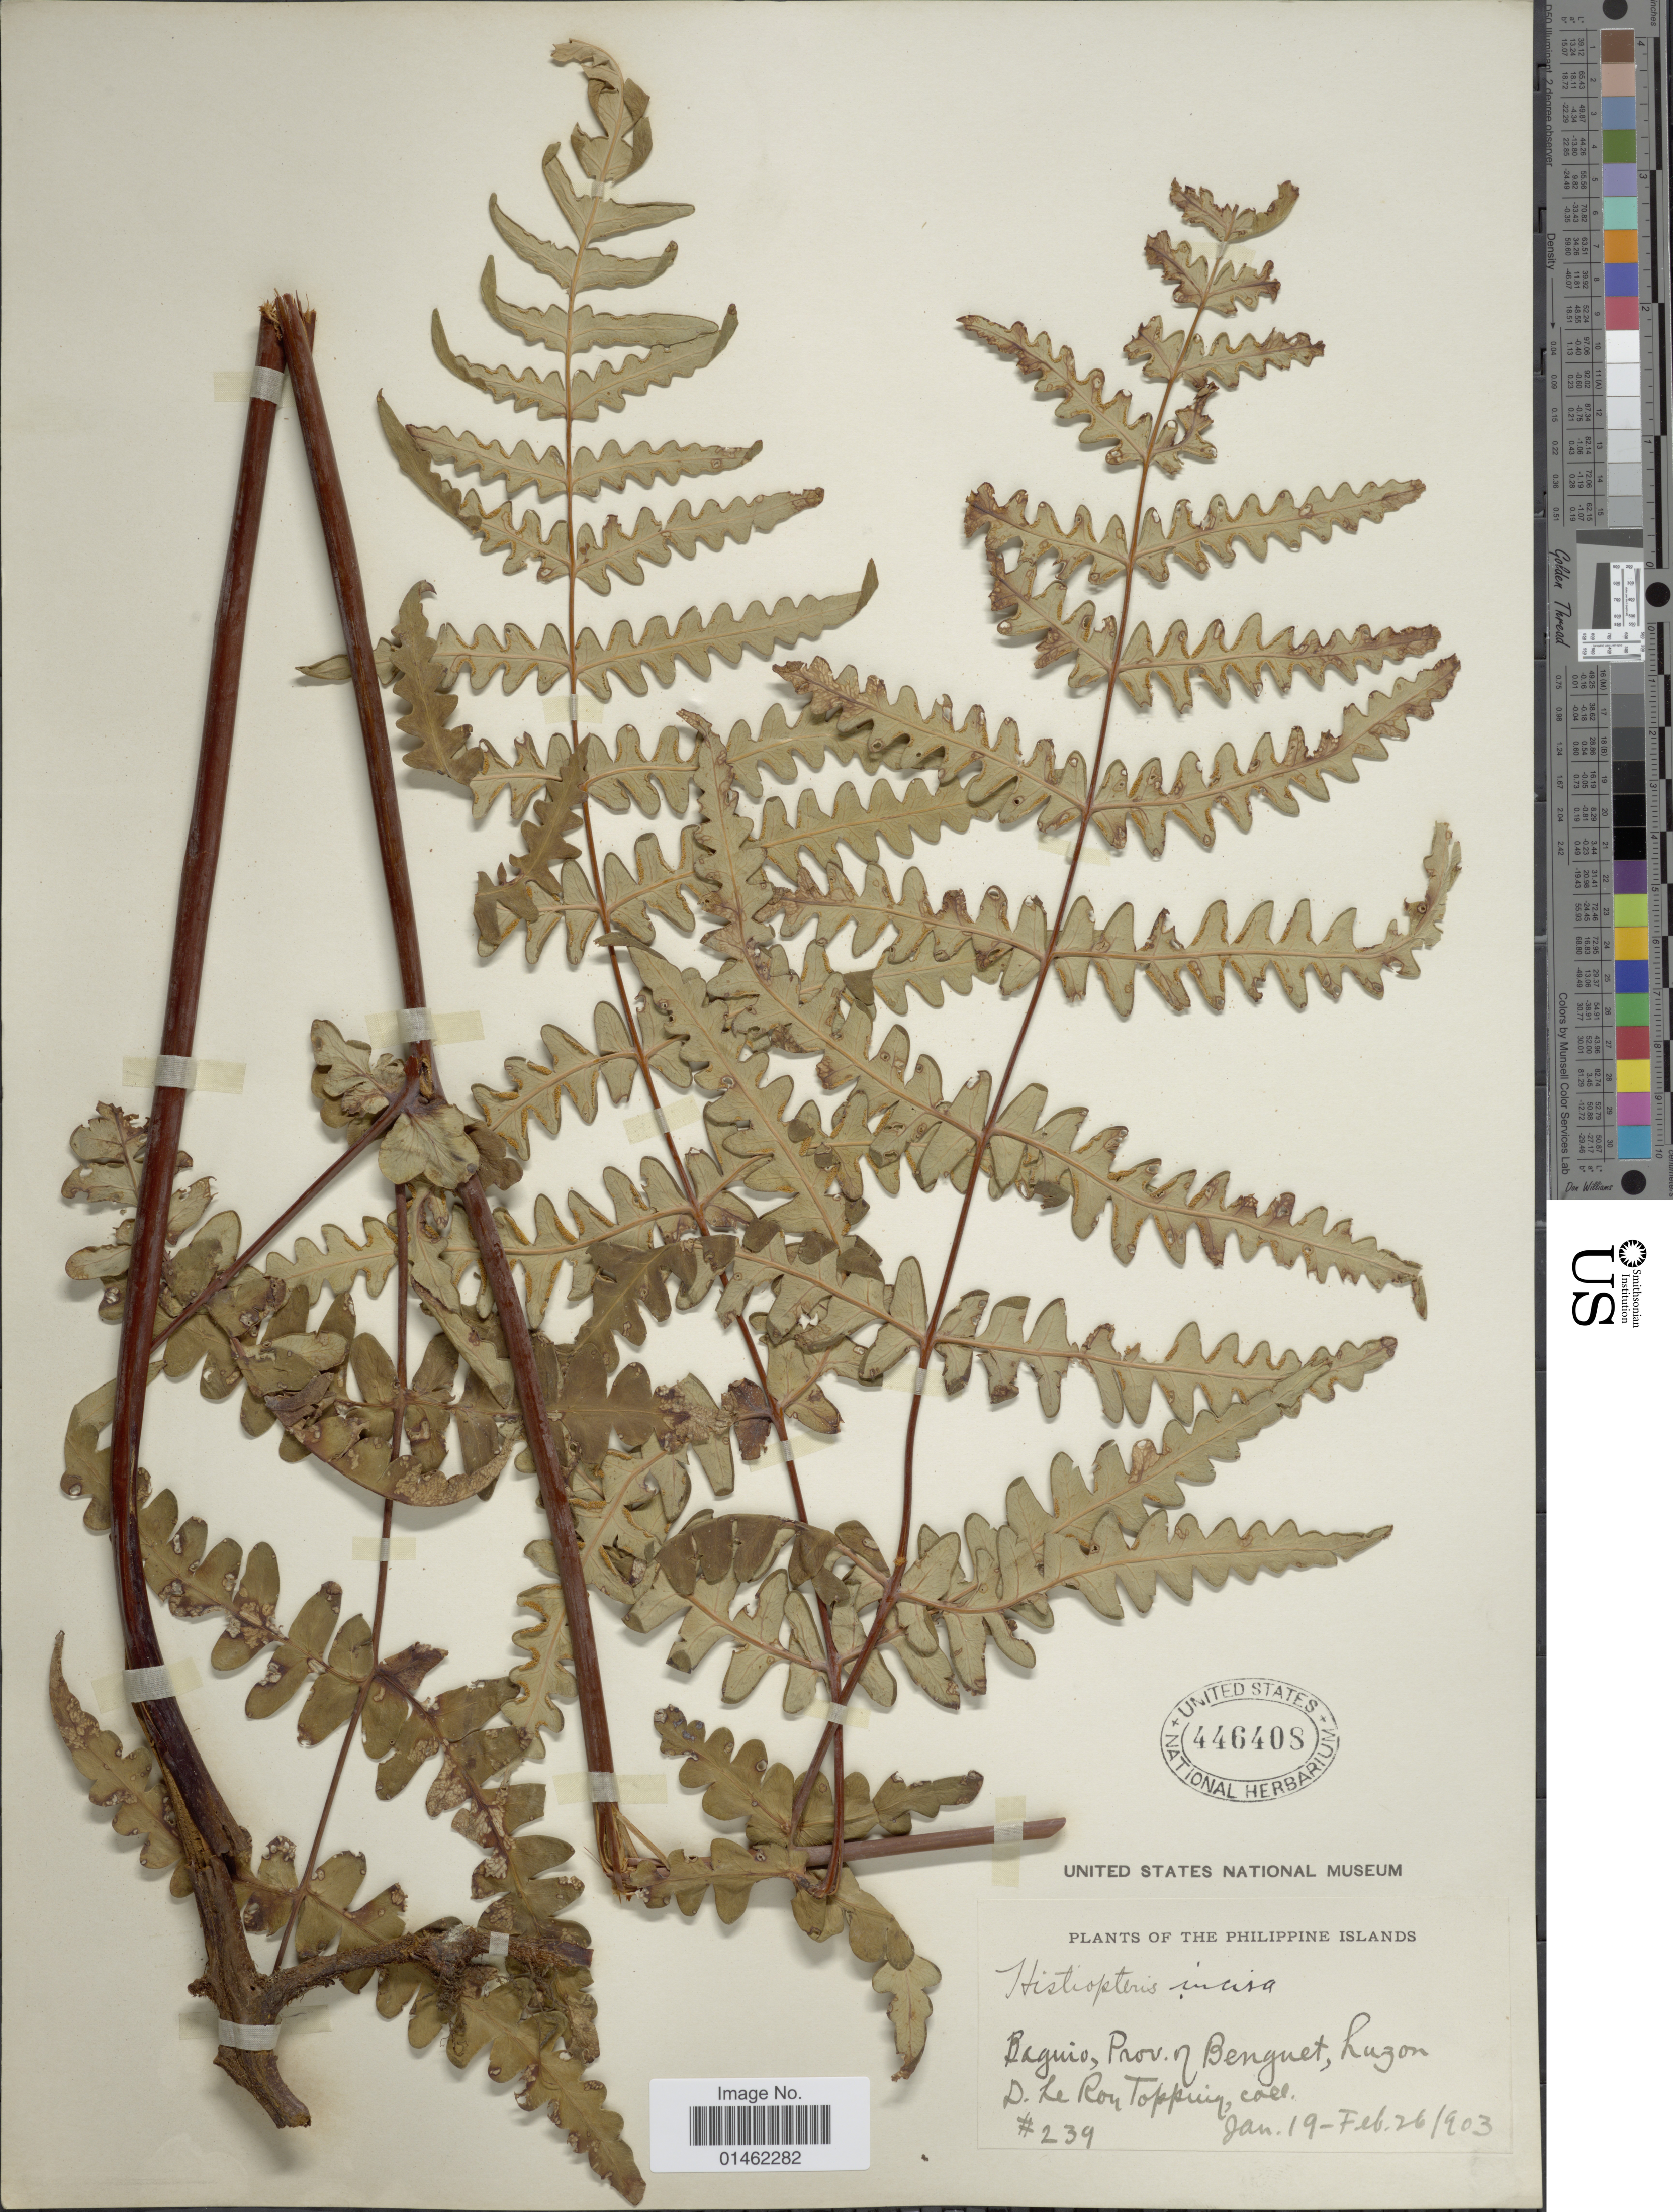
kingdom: Plantae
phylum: Tracheophyta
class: Polypodiopsida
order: Polypodiales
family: Dennstaedtiaceae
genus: Histiopteris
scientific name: Histiopteris incisa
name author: (Thunb.) J. Sm.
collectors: D. L. Topping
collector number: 239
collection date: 1903-01-19/1903-02-26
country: Philippines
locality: Baguio, Prov. of Benguet, Luzon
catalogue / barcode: US 446408